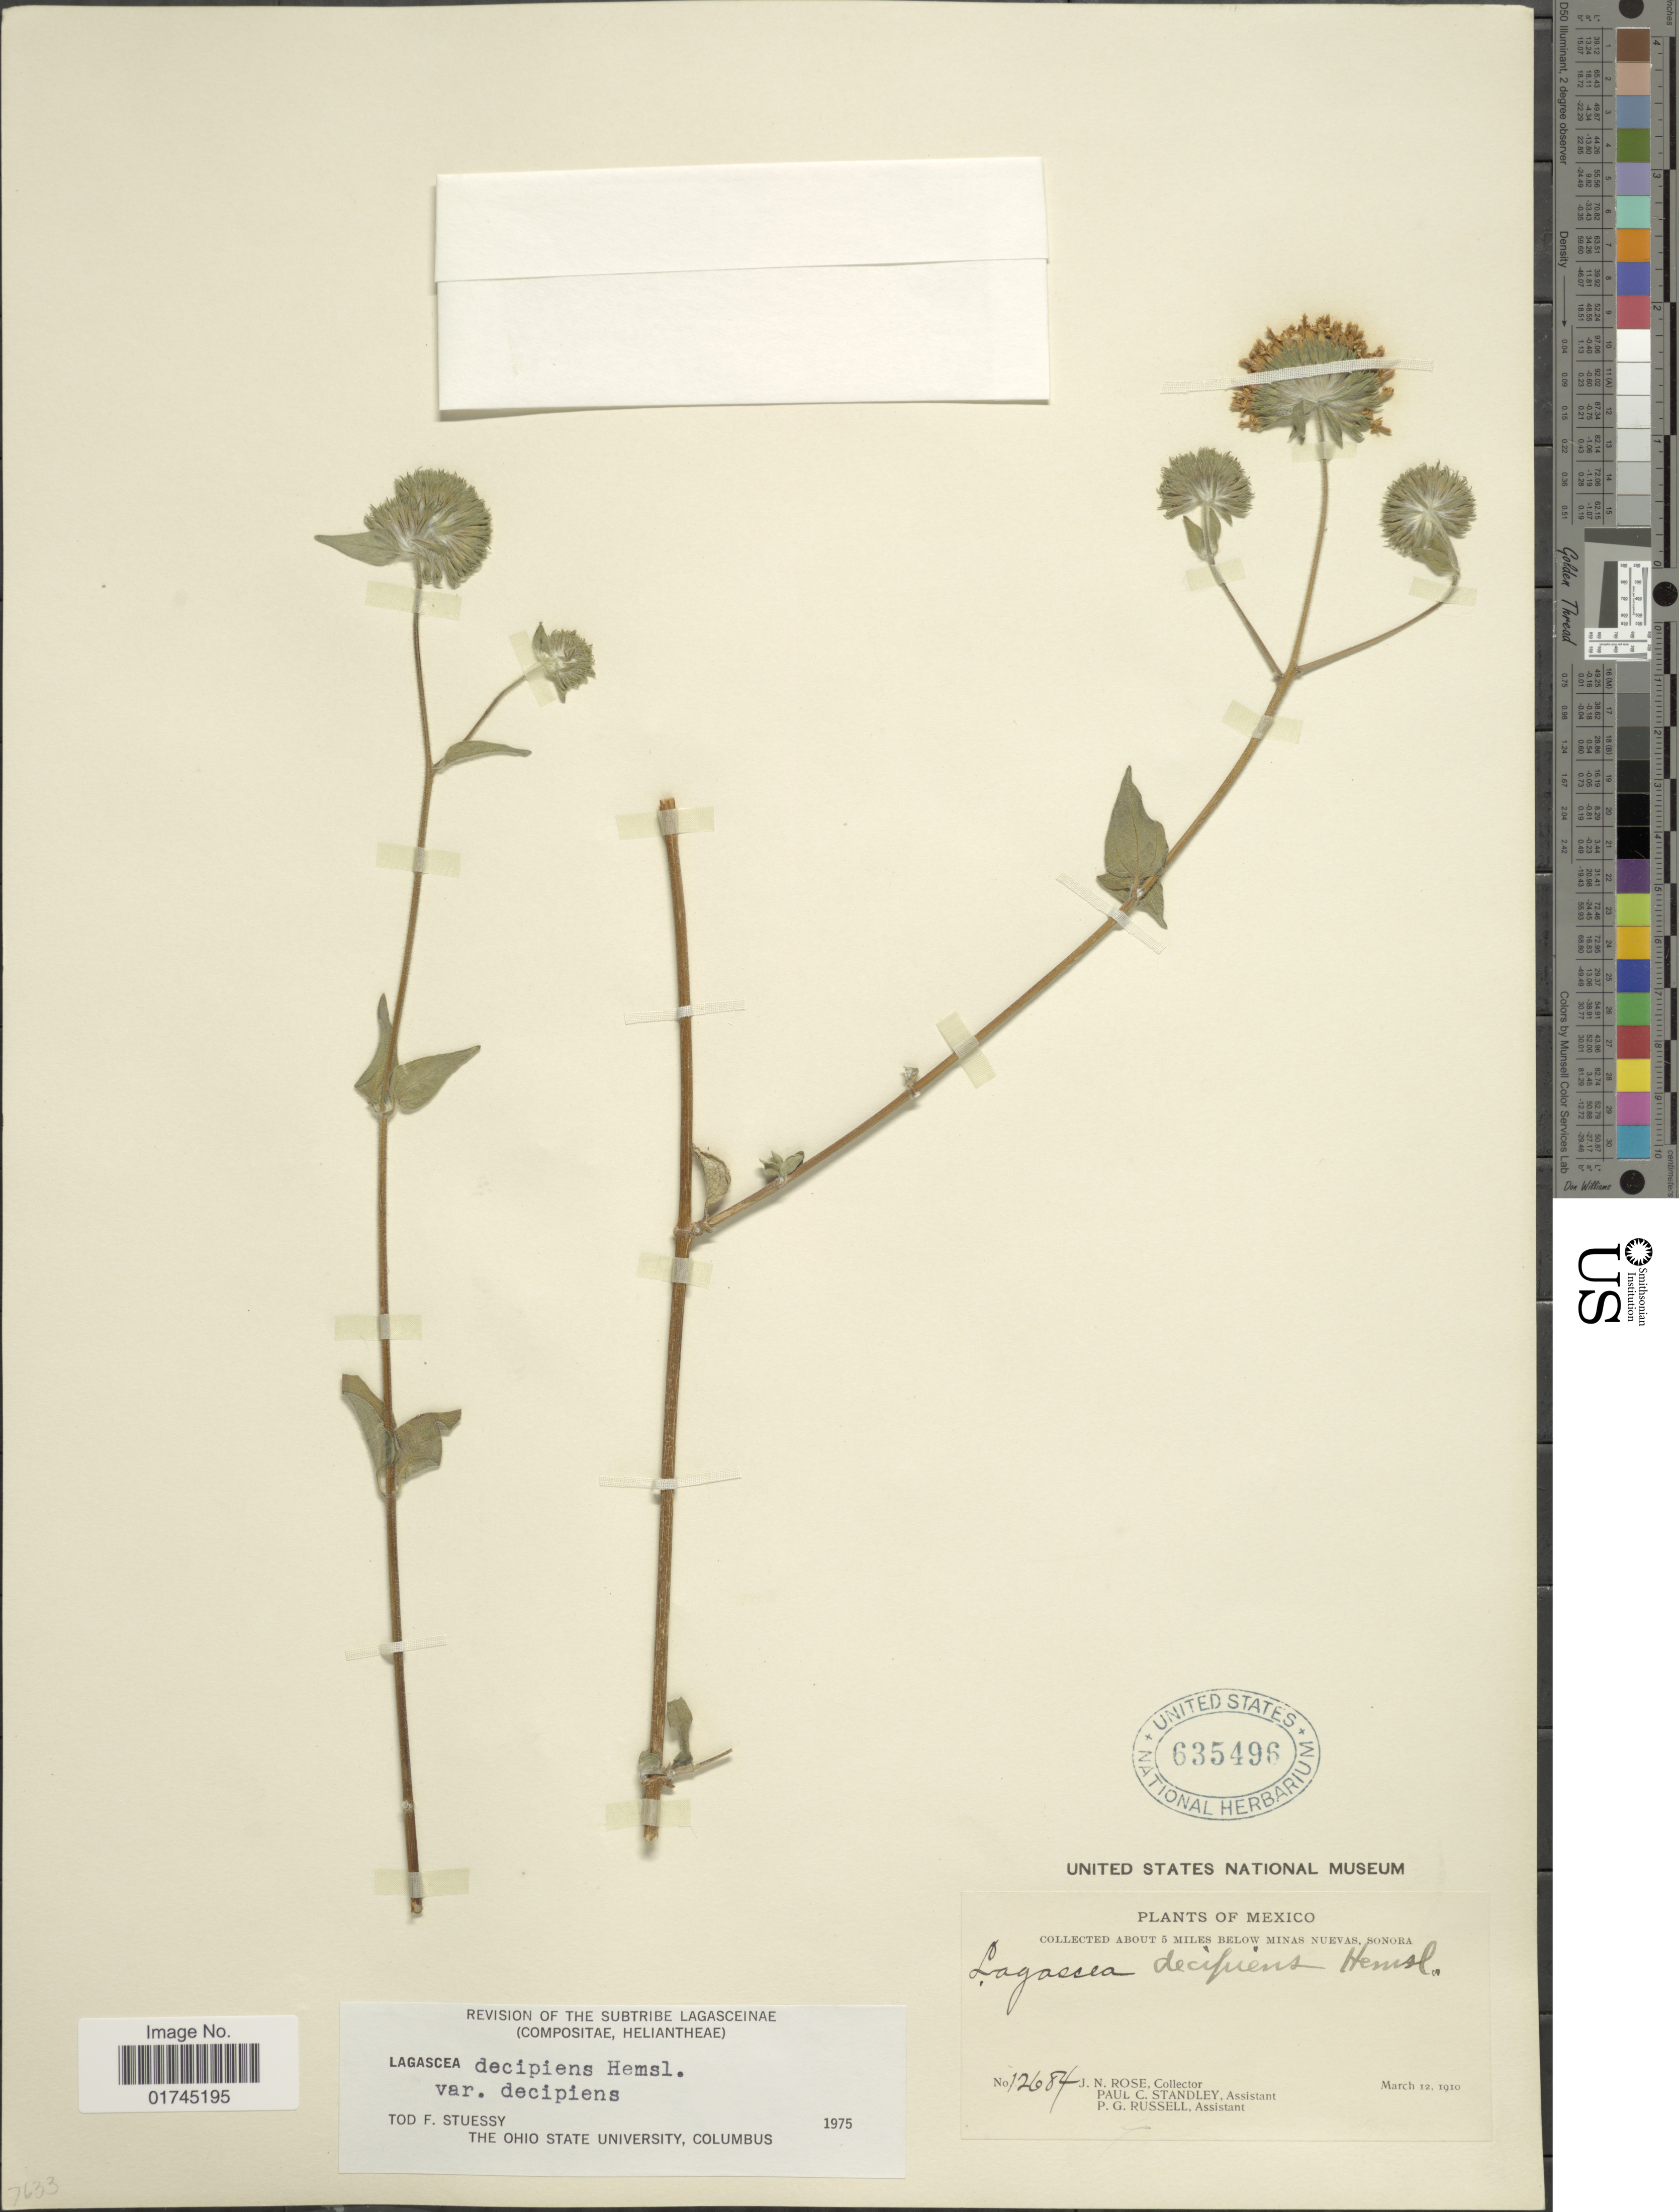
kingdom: Plantae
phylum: Tracheophyta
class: Magnoliopsida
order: Asterales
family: Asteraceae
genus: Lagascea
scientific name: Lagascea decipiens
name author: Hemsl.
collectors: J. N. Rose, P. C. Standley & P. G. Russell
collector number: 12684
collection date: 1910-03-12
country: Mexico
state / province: Sonora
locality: About 5 miles below Minas Nuevas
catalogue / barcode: US 635496